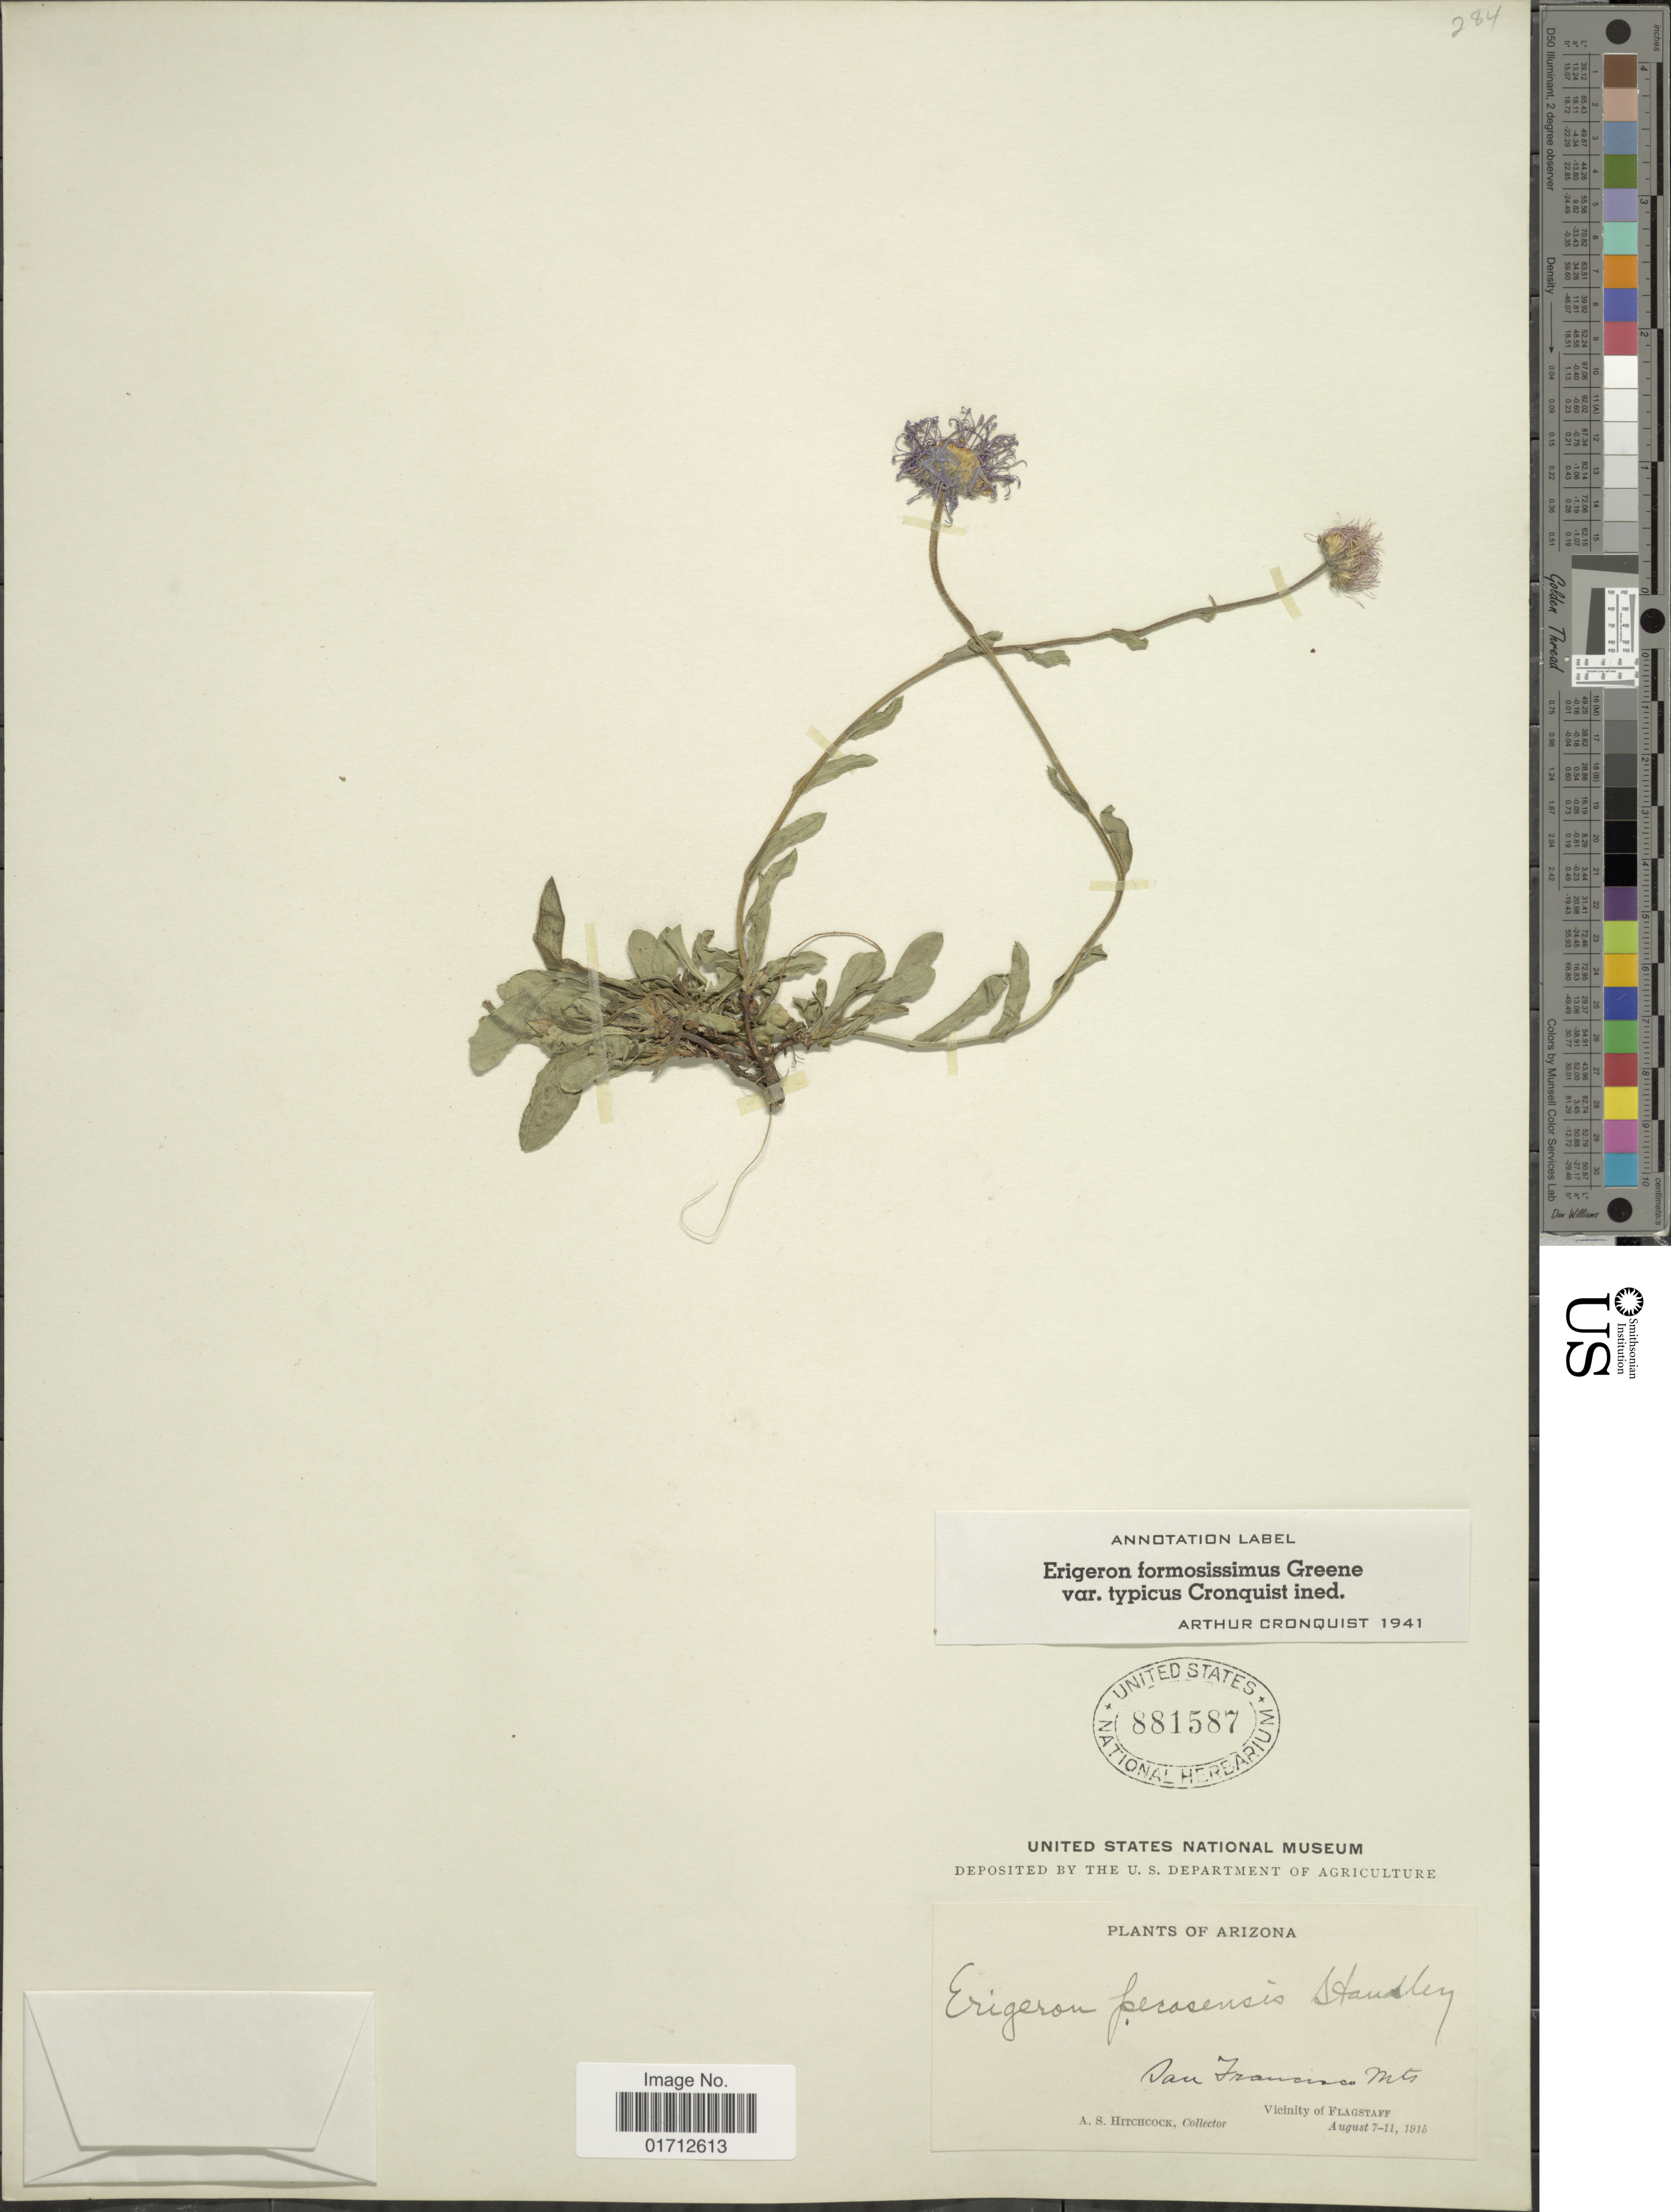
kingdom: Plantae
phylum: Tracheophyta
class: Magnoliopsida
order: Asterales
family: Asteraceae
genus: Erigeron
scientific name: Erigeron formosissimus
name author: Greene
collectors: A. S. Hitchcock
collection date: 1915-08-07/1915-08-11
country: United States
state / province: Arizona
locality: San Francisco Mts, vicinity of Flagstaff.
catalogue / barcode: US 881587